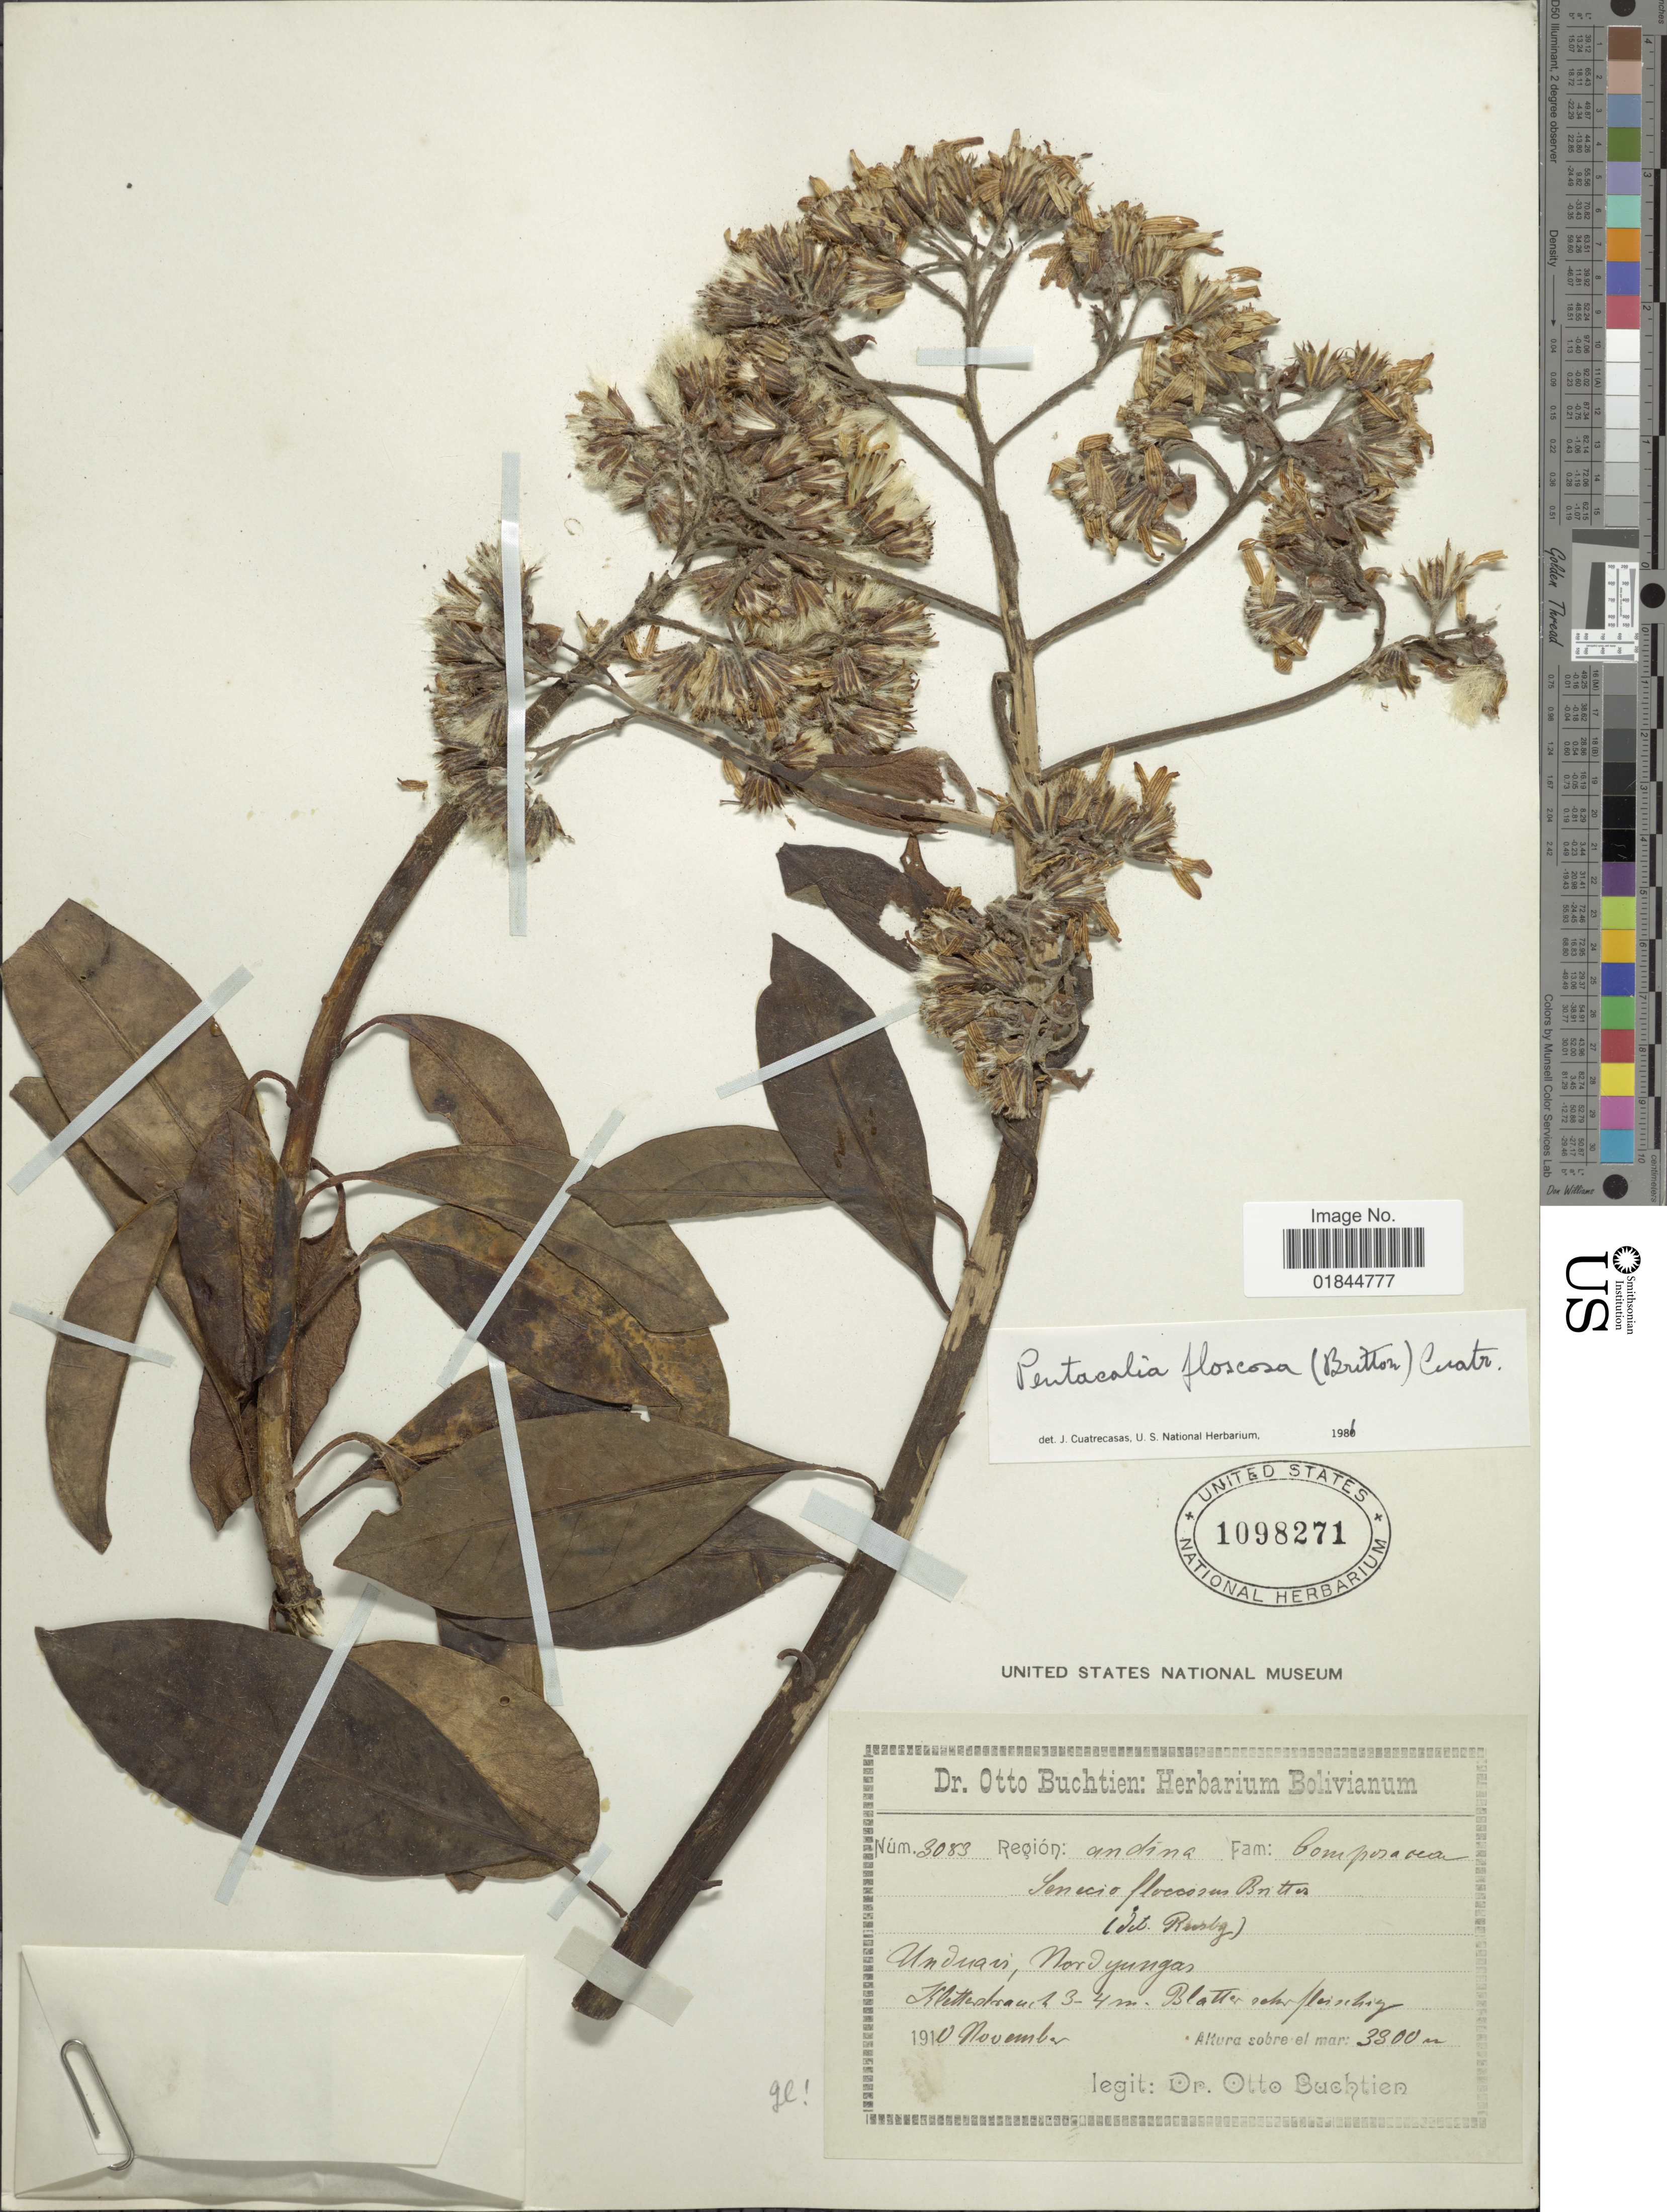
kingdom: Plantae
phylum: Tracheophyta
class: Magnoliopsida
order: Asterales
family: Asteraceae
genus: Pentacalia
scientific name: Pentacalia floccosa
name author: (Britton) Cuatrec.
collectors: O. Buchtien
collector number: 3083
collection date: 1910-11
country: Bolivia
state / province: La Paz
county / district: Nor Yungas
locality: Unduavi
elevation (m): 3300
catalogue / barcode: US 1098271